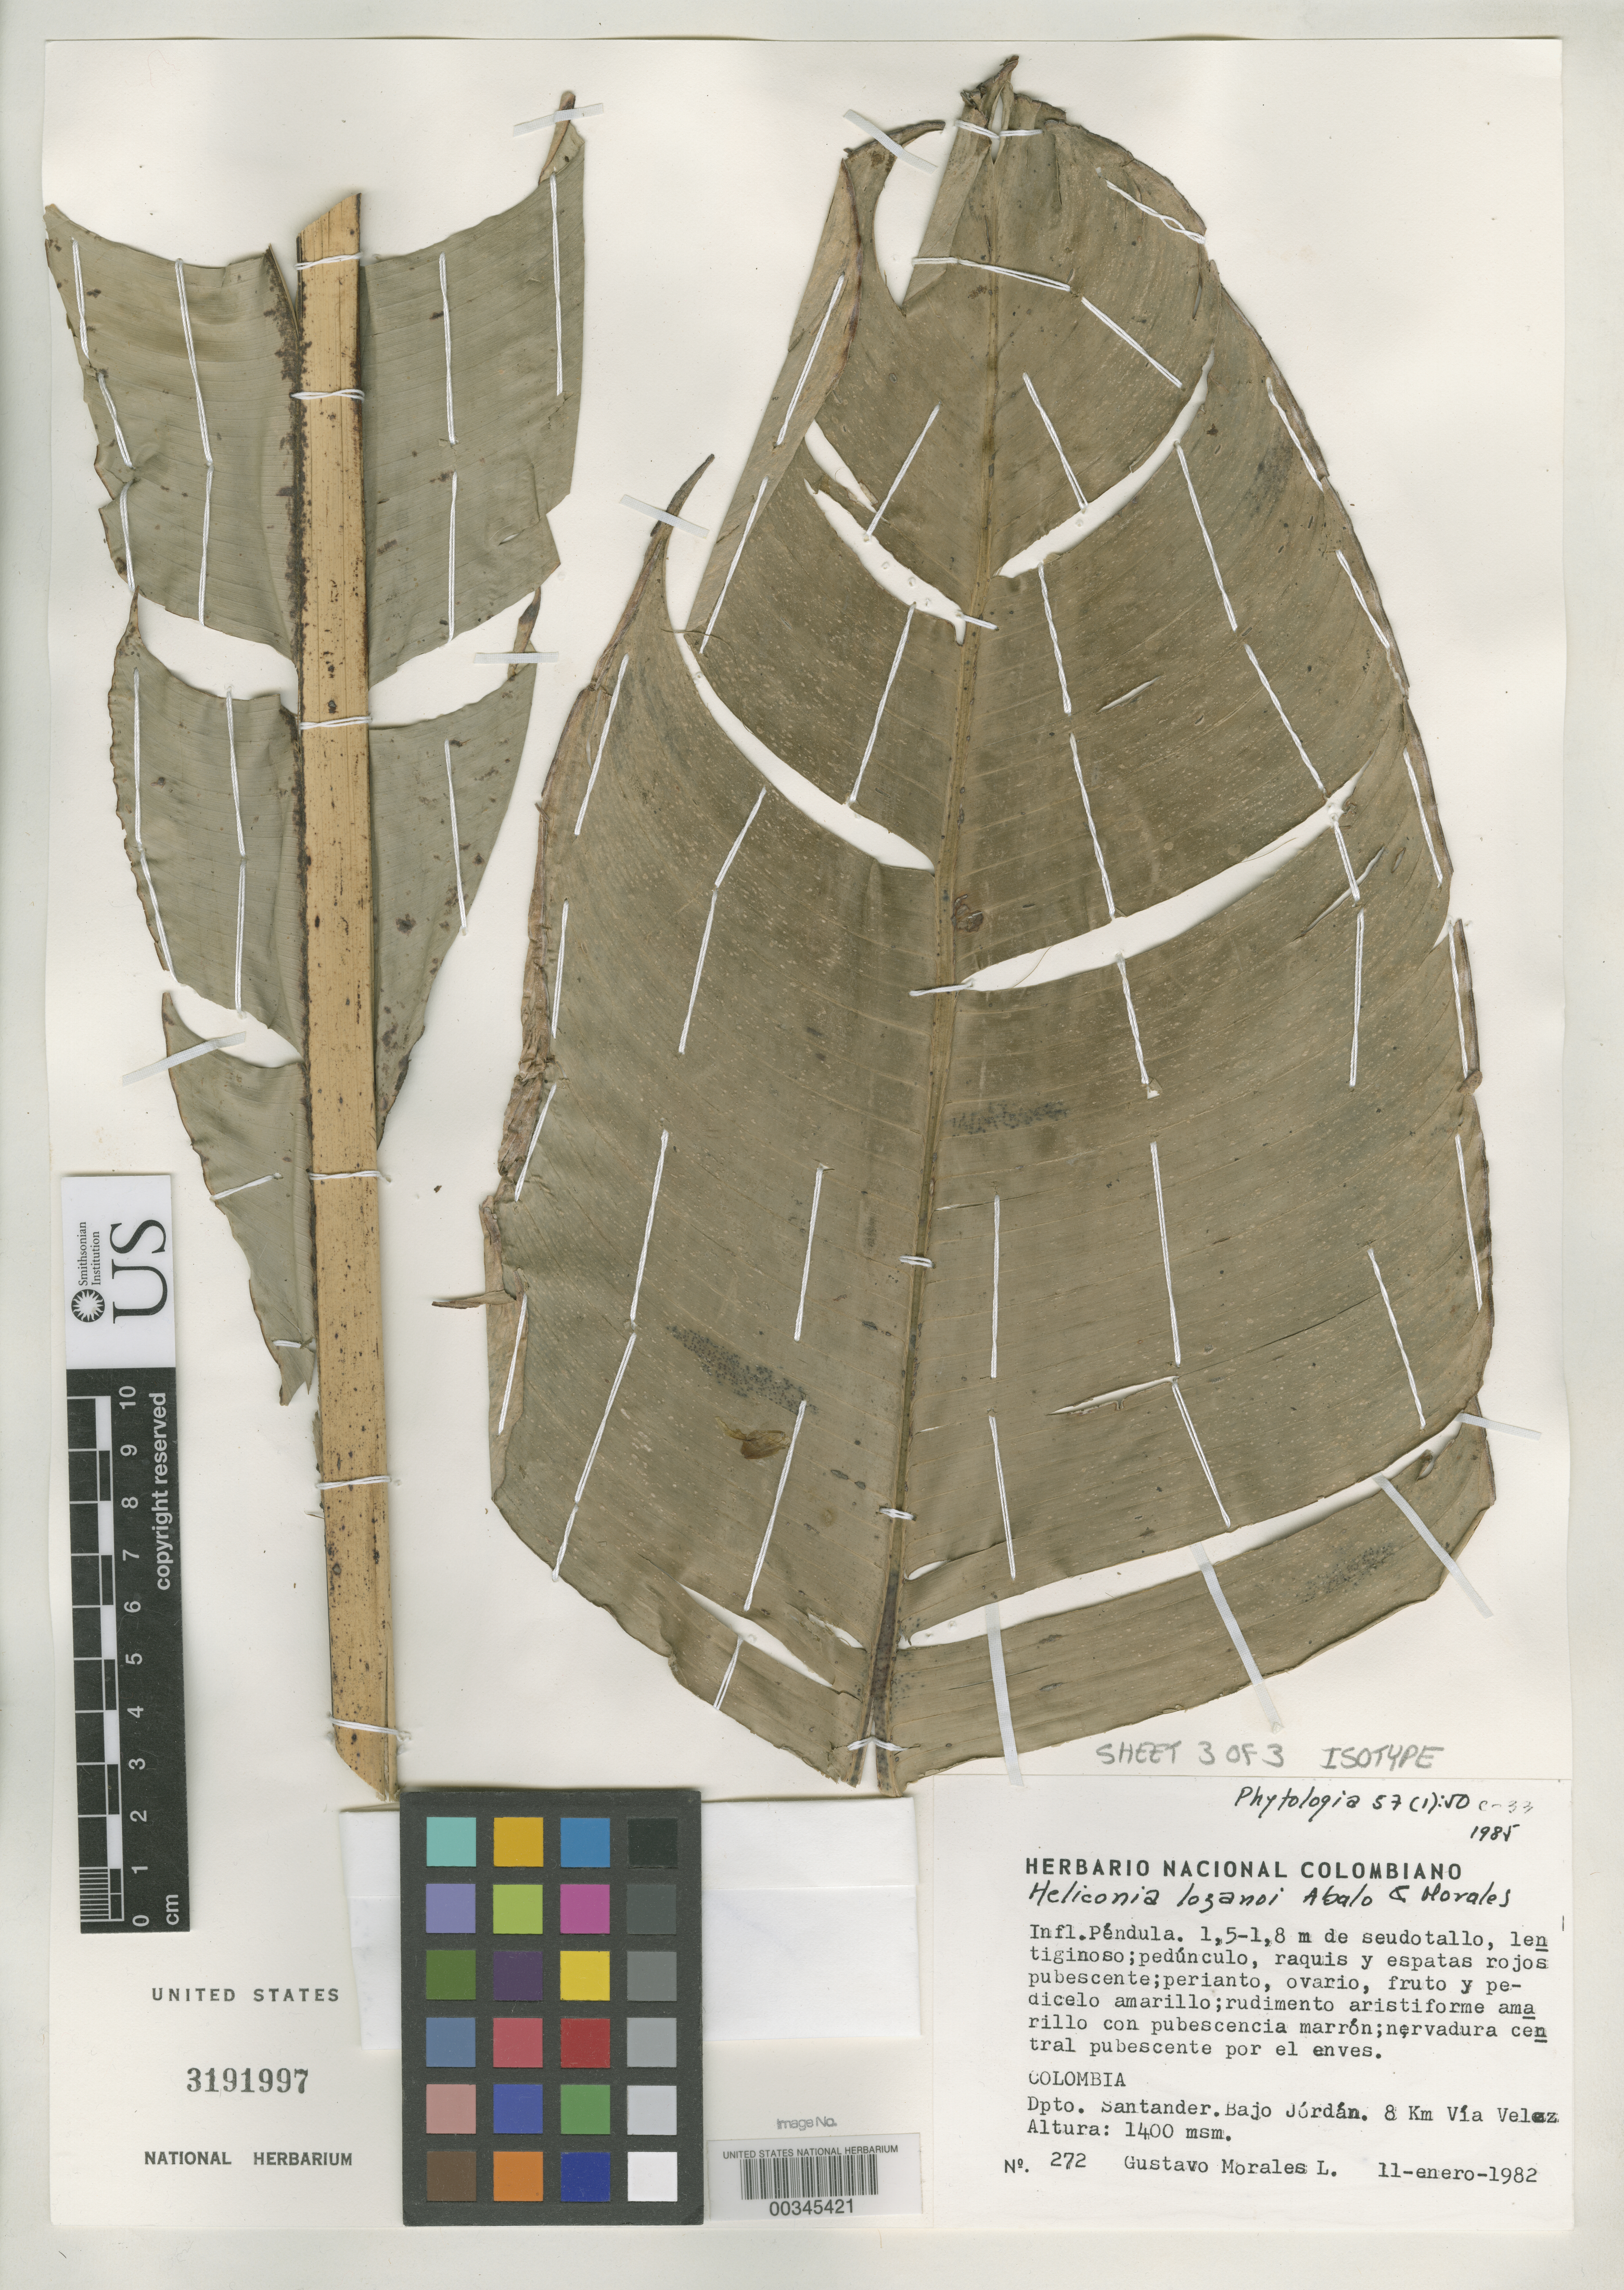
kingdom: Plantae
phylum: Tracheophyta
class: Liliopsida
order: Zingiberales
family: Heliconiaceae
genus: Heliconia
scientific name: Heliconia lozanoi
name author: Abalo & G. Morales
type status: Isotype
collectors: G. Morales L.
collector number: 272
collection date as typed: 11 Jan 1982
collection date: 1982-01-11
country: Colombia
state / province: Santander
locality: Bajo Jordan, 8 km via Velez Altura.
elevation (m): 1400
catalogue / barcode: US 3191997